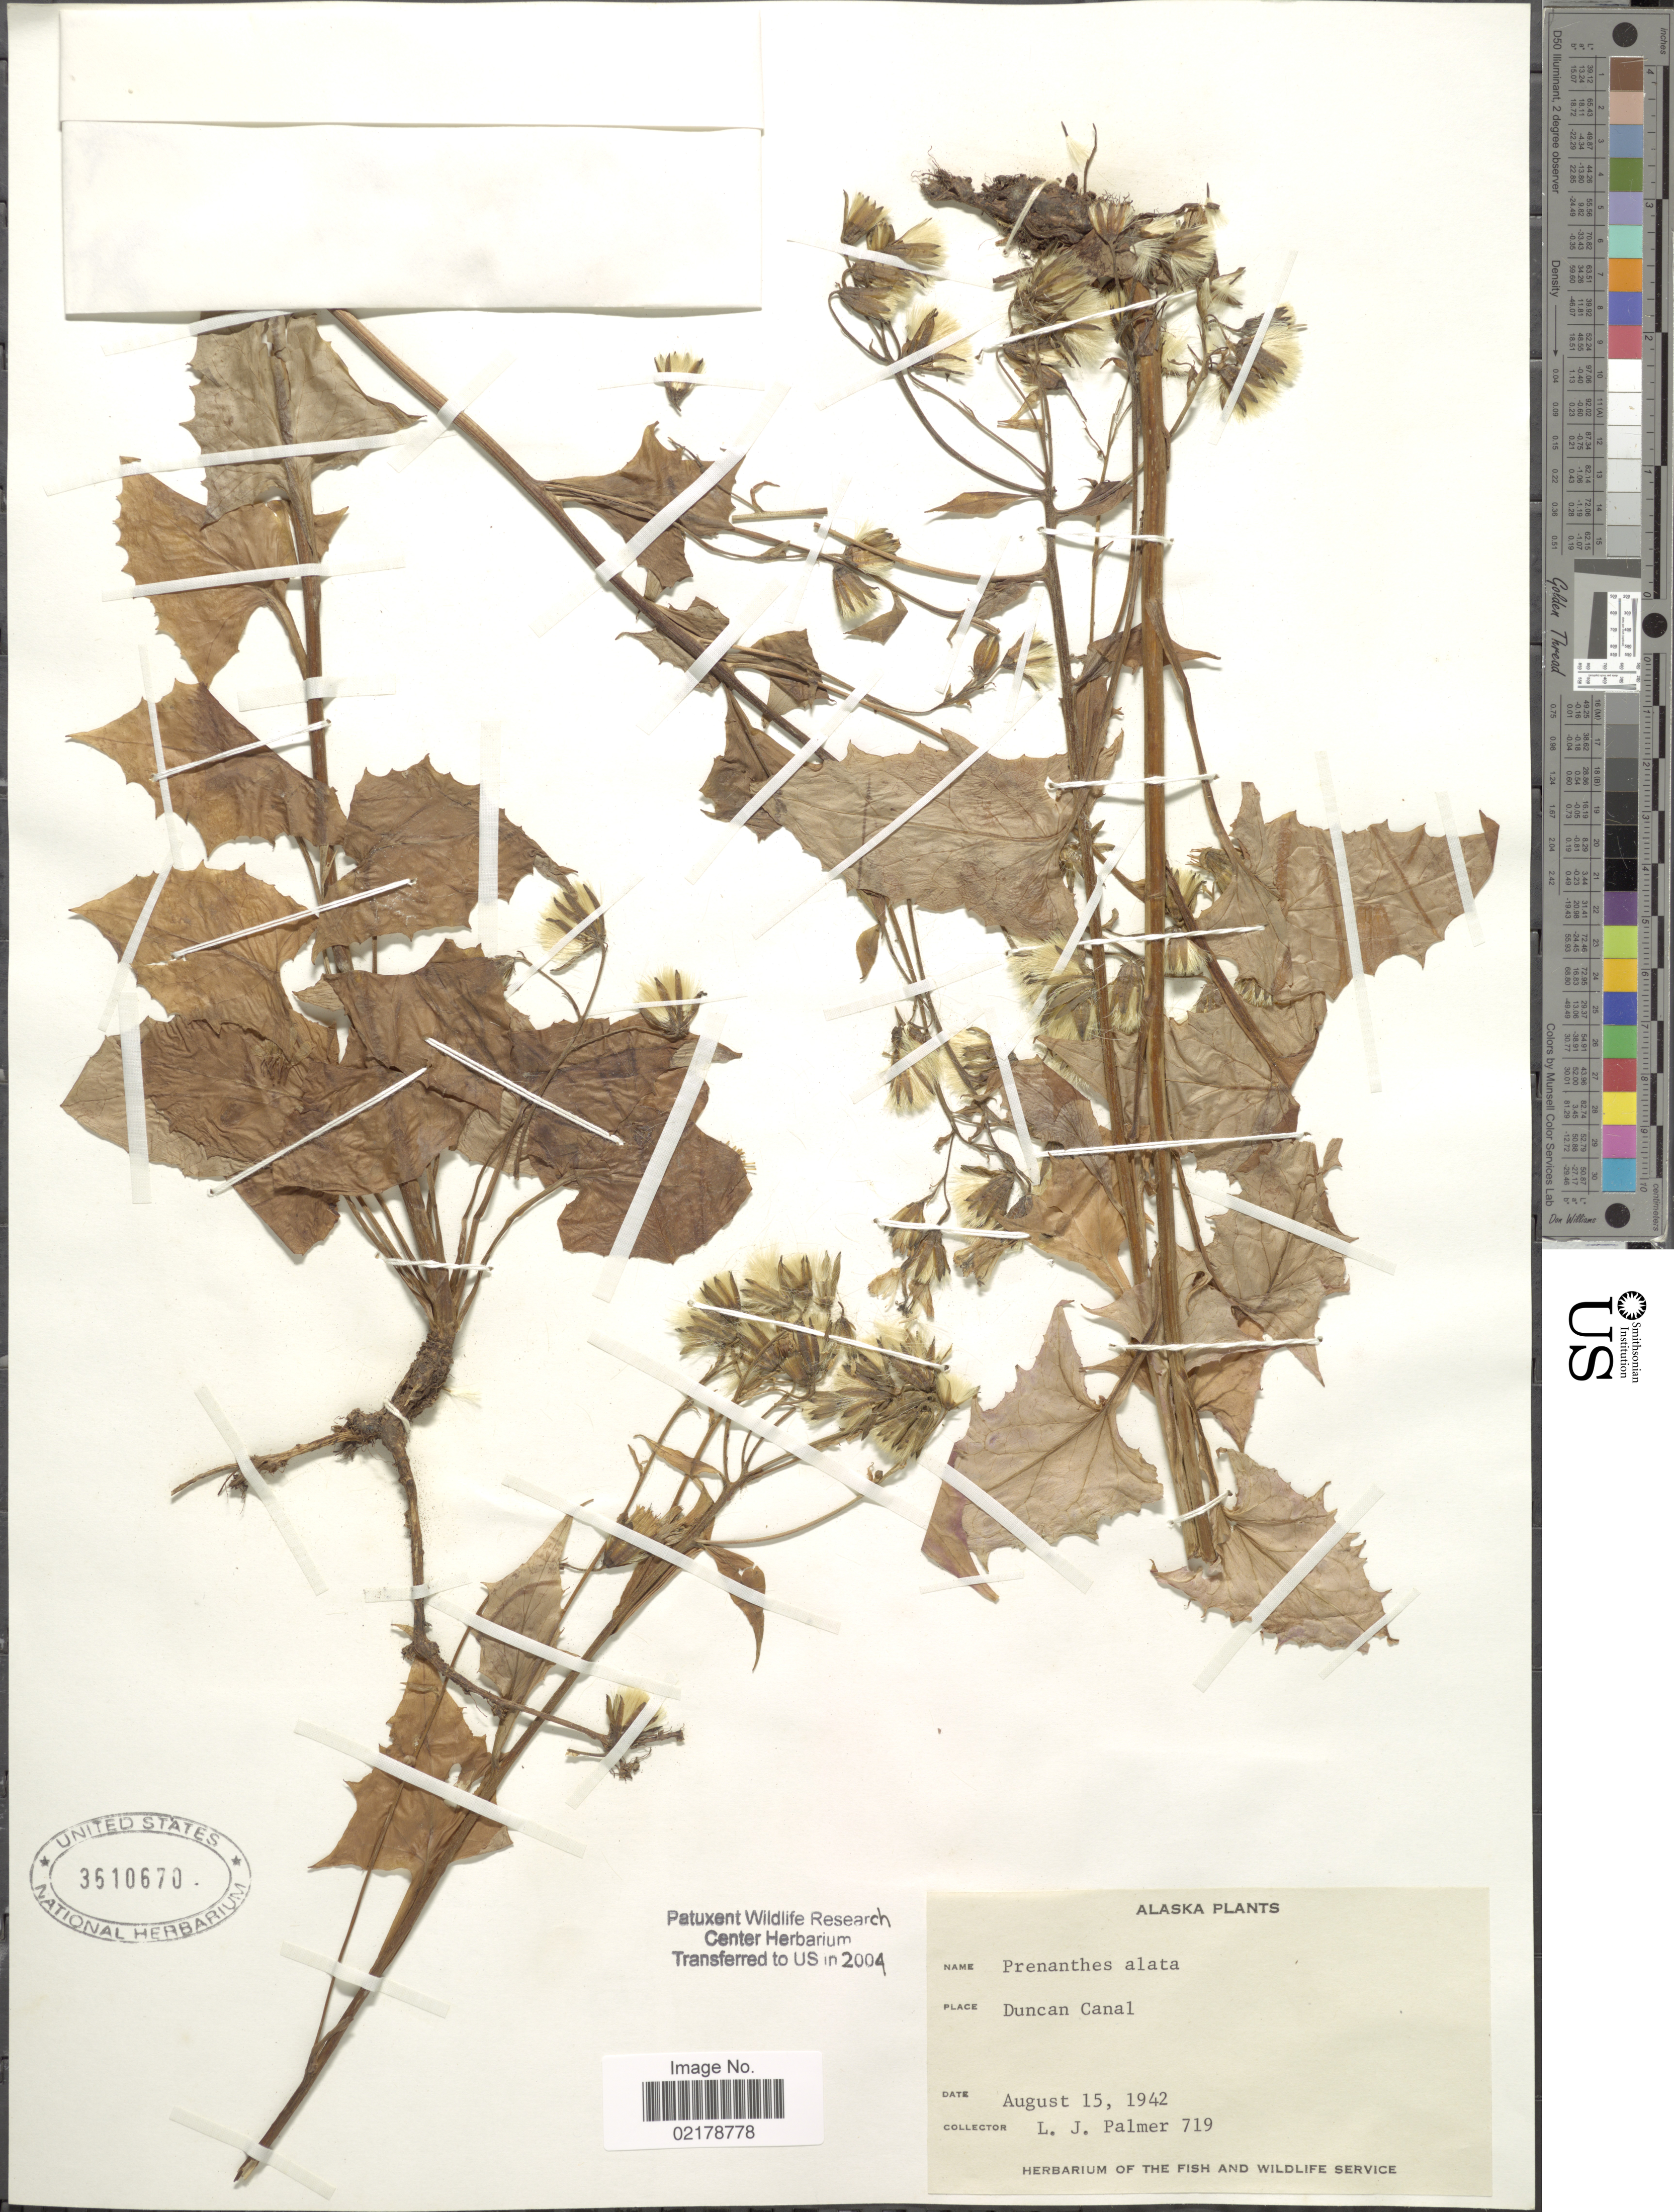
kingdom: Plantae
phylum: Tracheophyta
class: Magnoliopsida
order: Asterales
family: Asteraceae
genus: Nabalus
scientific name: Nabalus alatus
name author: Hook.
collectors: L. J. Palmer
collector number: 719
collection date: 1942-08-15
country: United States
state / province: Alaska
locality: Duncan Canal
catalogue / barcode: US 3610670